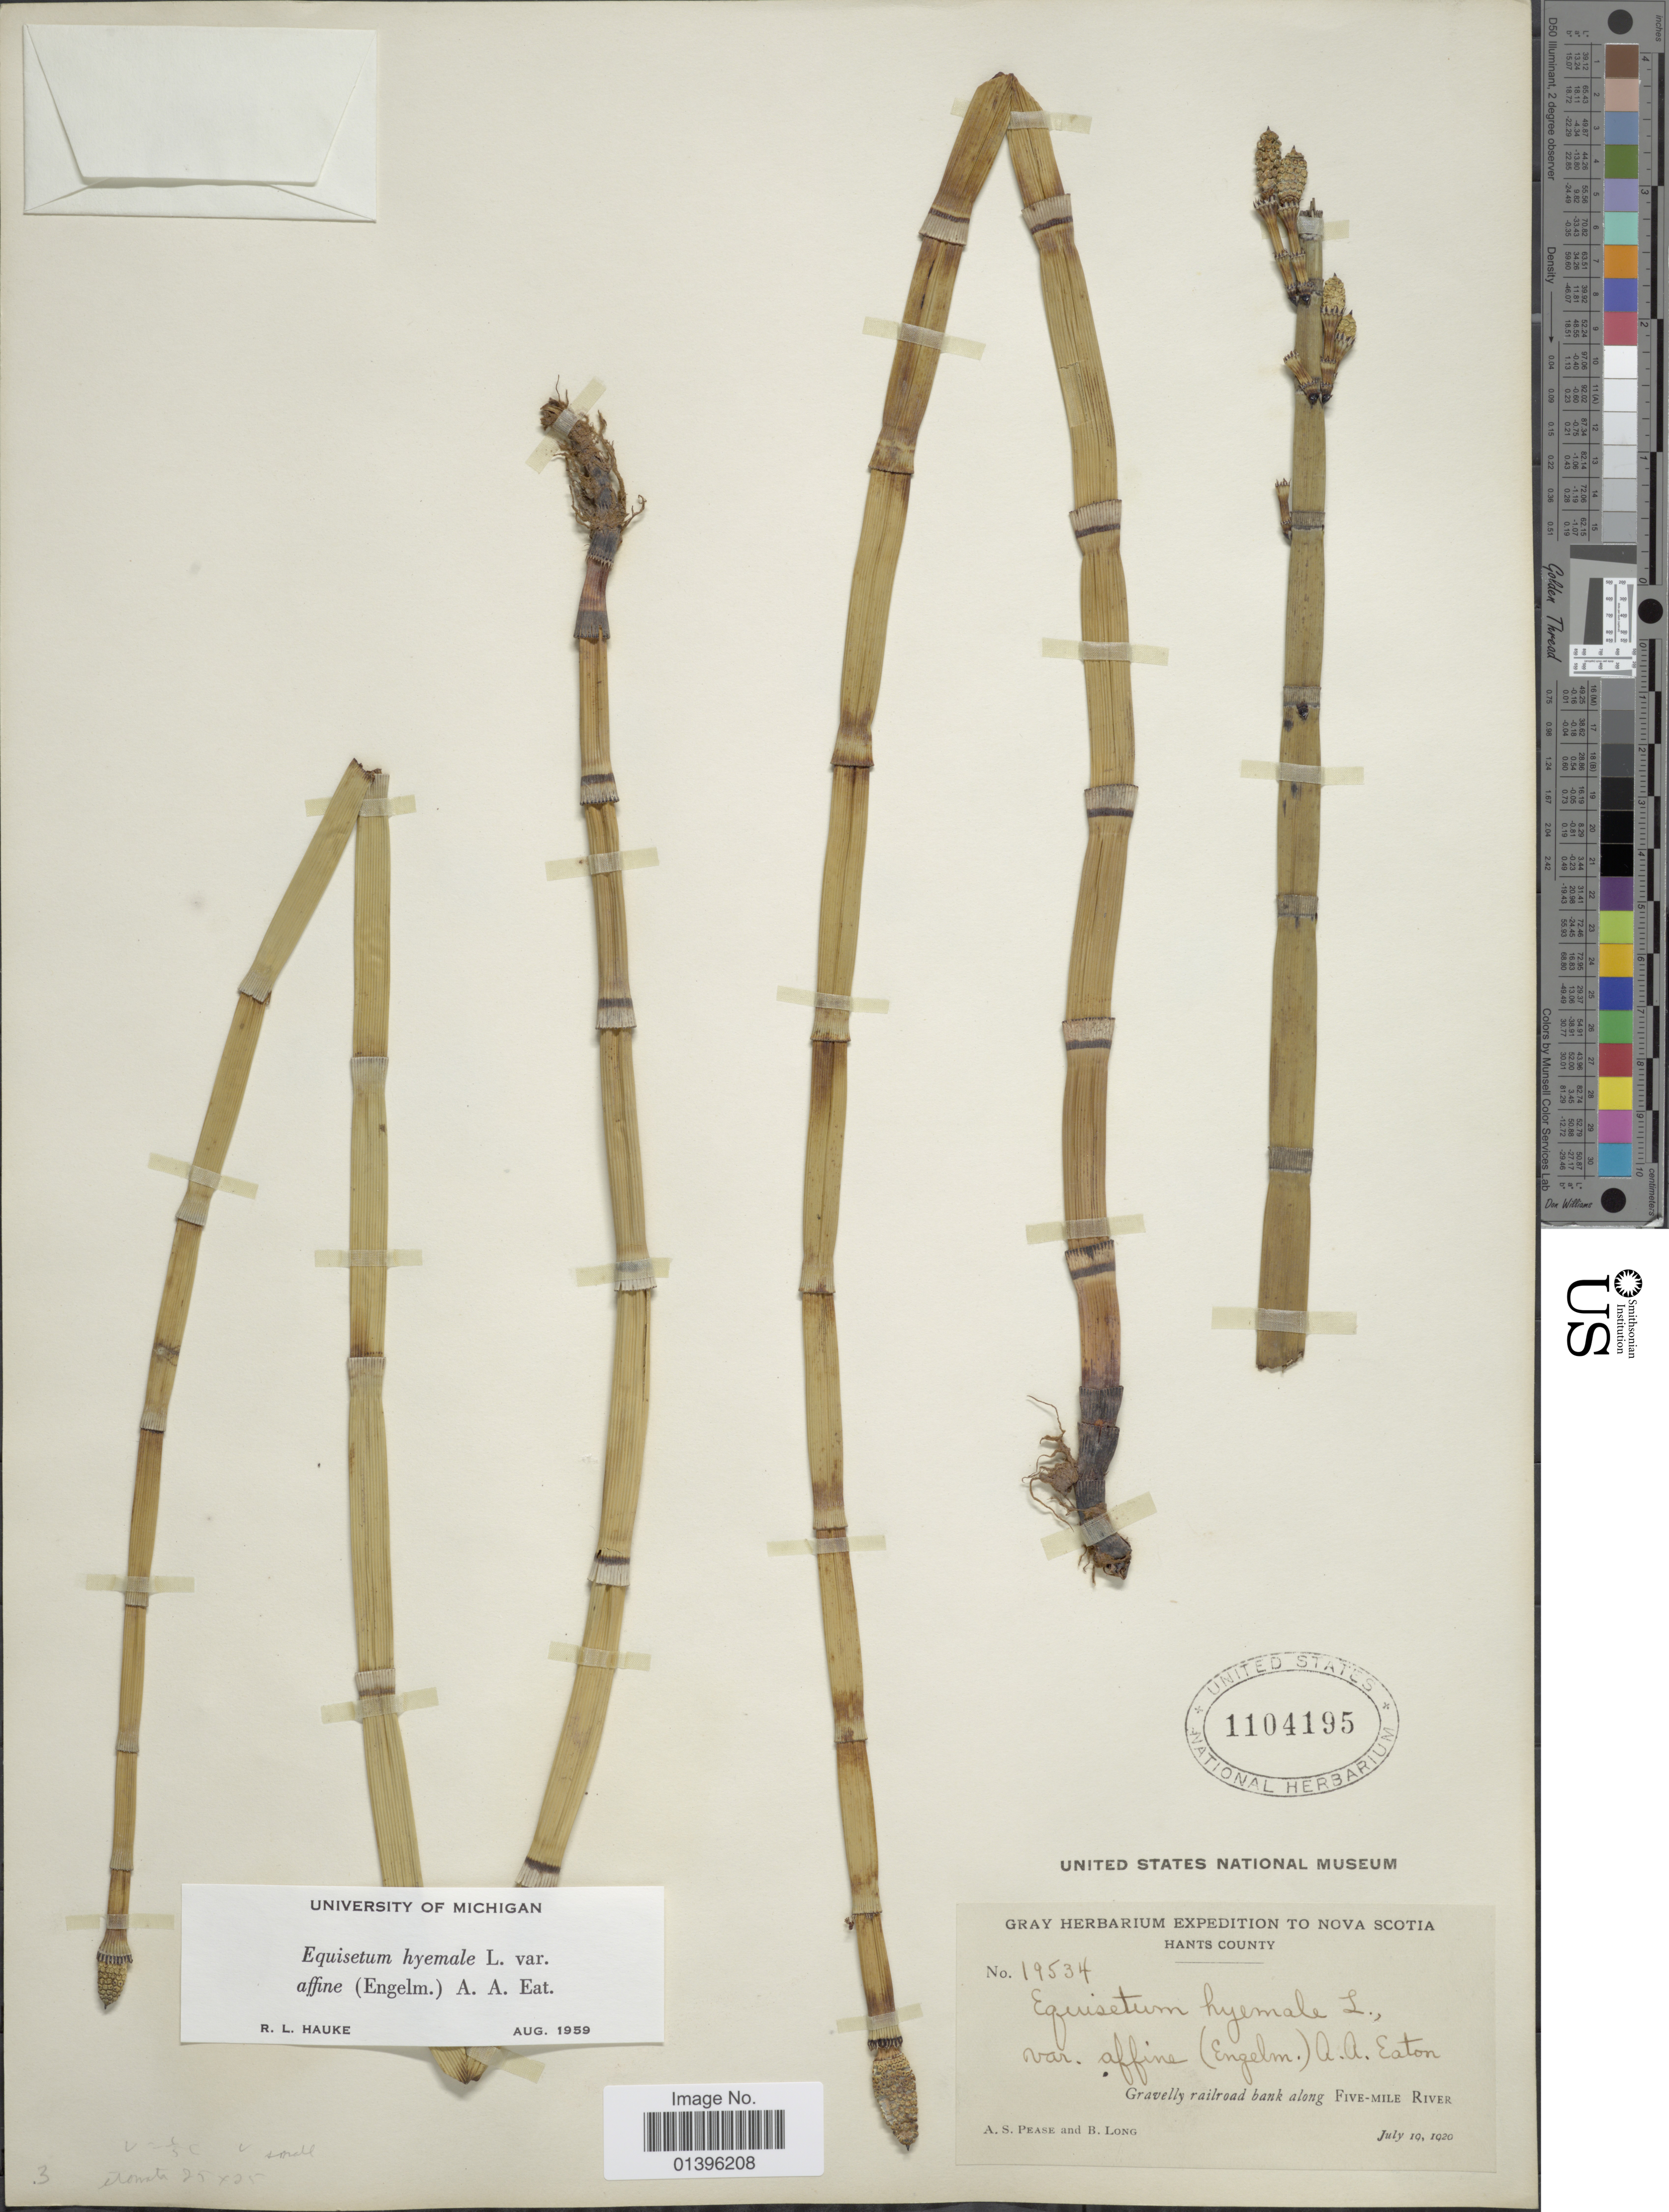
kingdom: Plantae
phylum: Tracheophyta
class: Polypodiopsida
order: Equisetales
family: Equisetaceae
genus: Equisetum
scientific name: Equisetum hyemale var. affine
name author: (Engelm.) A.A. Eaton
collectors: A. S. Pease & B. Long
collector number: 19534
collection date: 1920-07-19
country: Canada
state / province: Nova Scotia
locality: Hants County. Gravelly railroad bank along Five-Mile River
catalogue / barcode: US 1104195